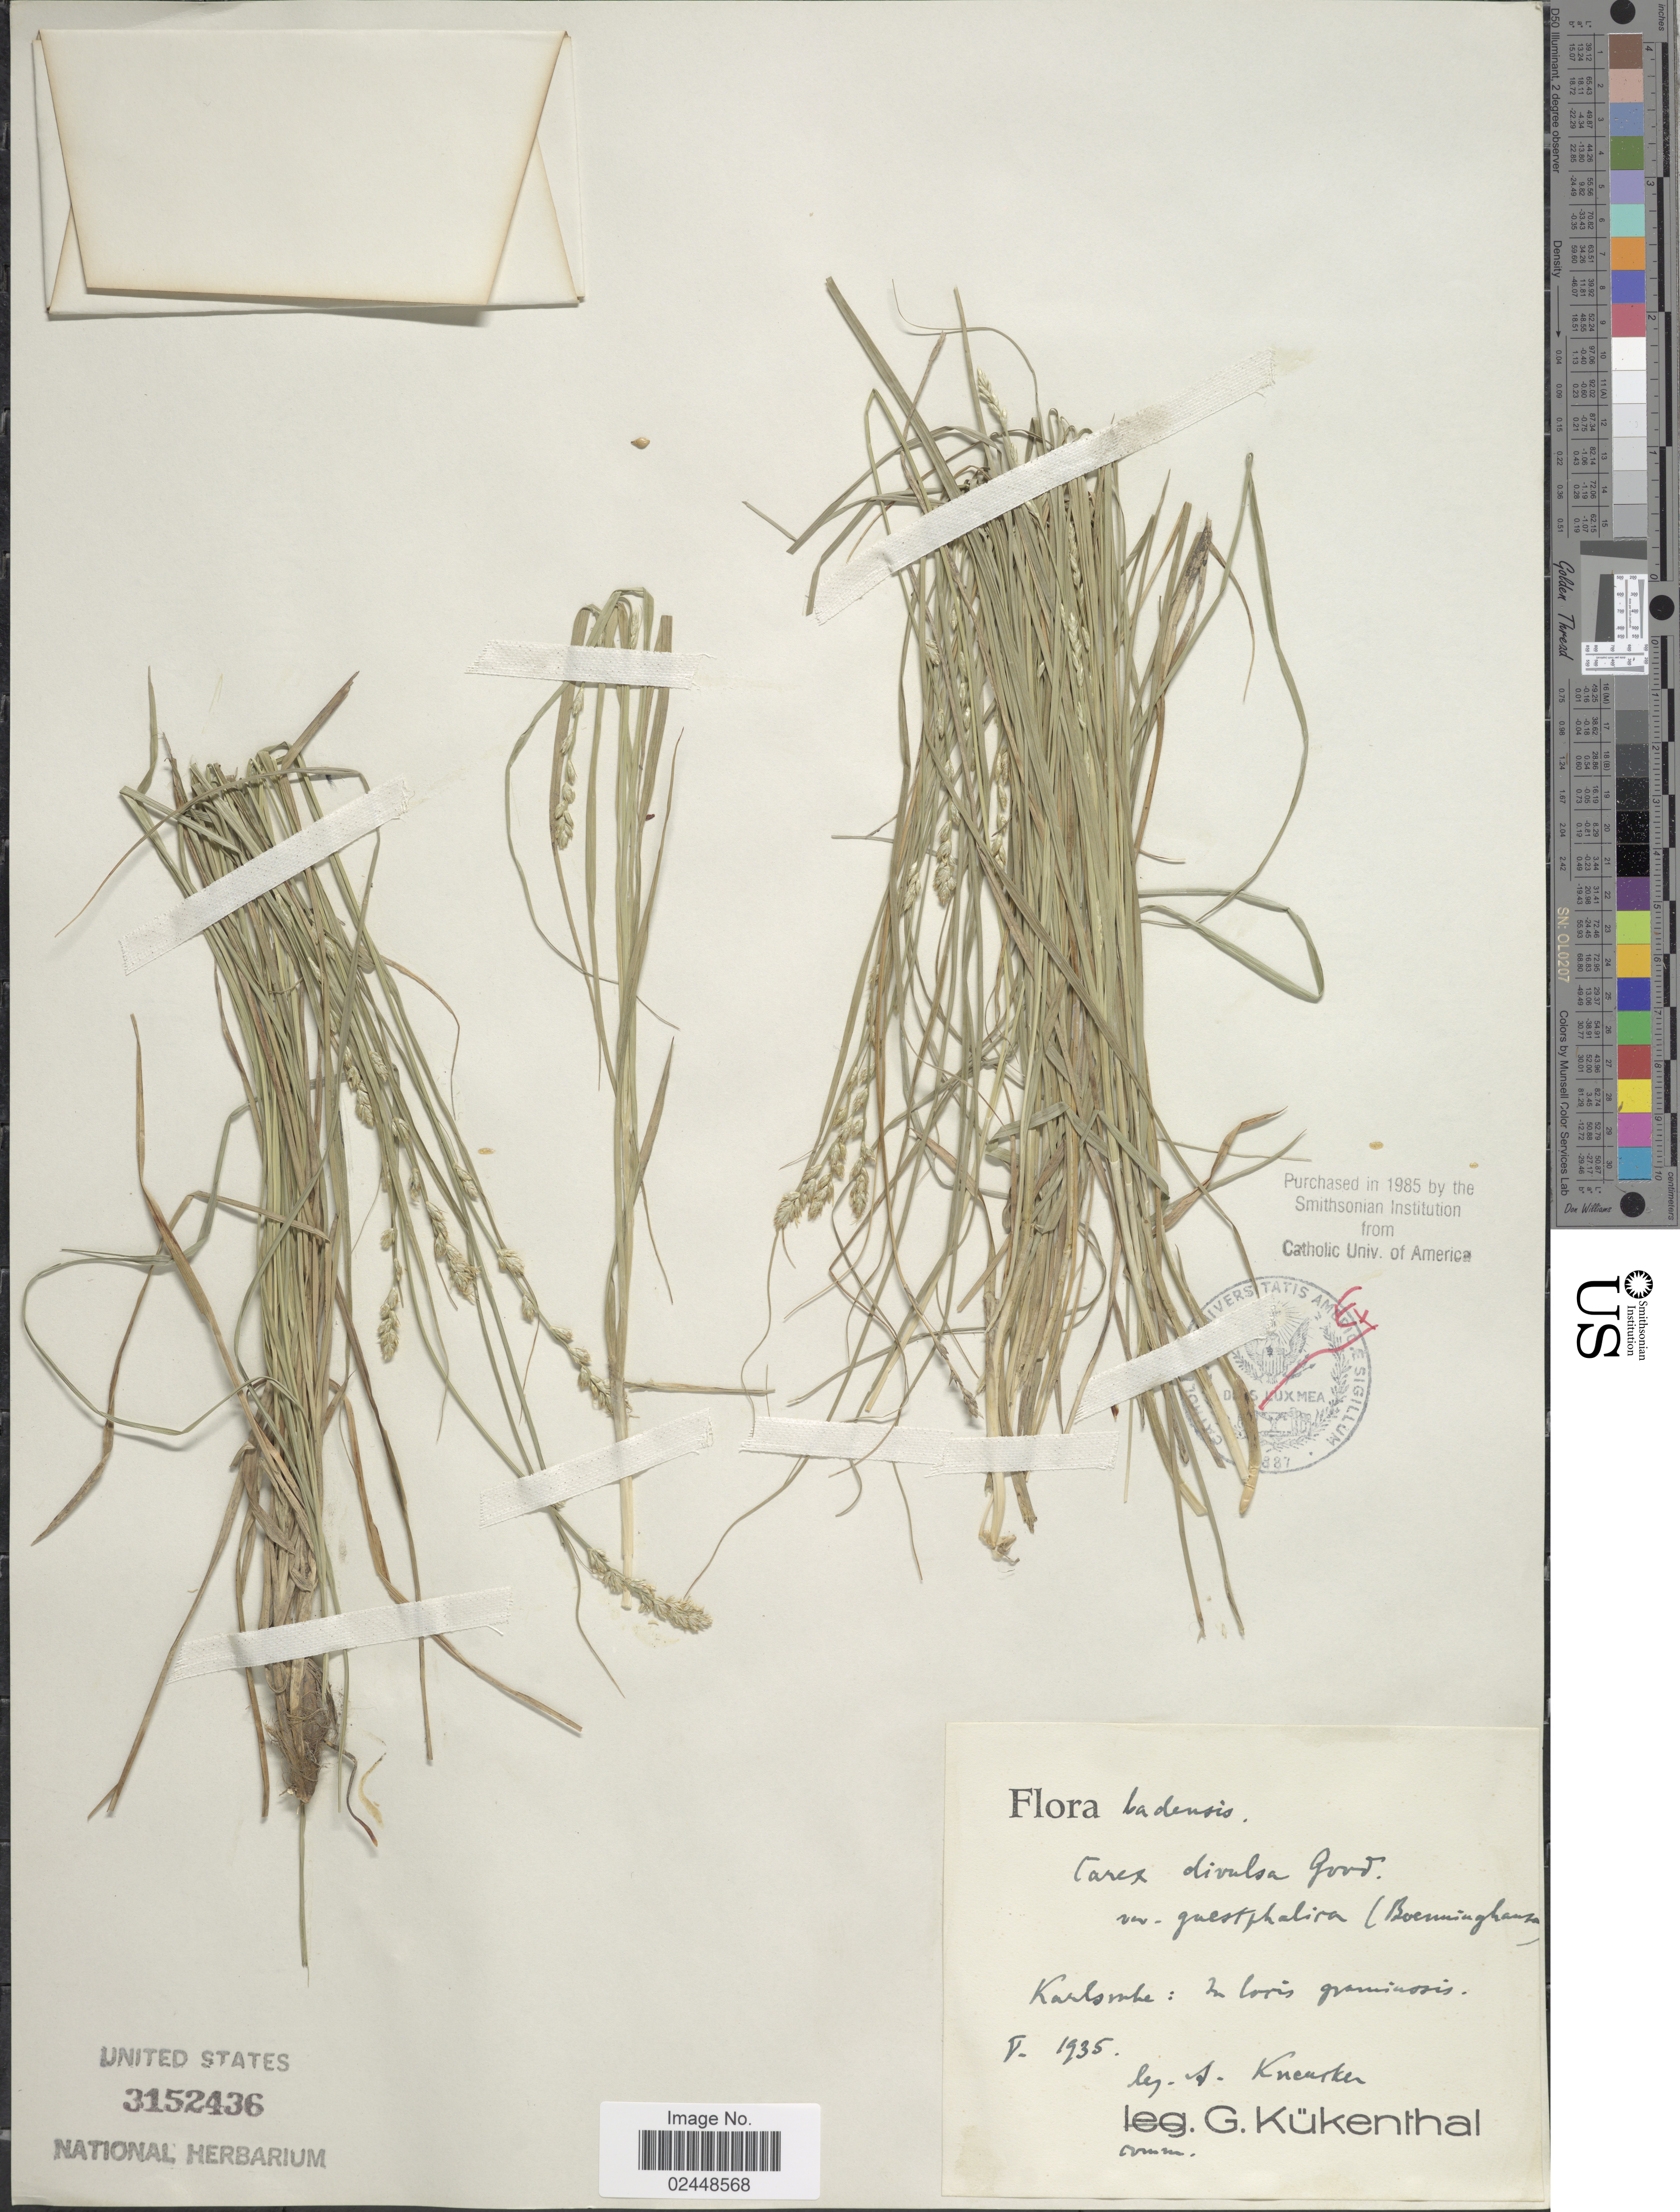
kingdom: Plantae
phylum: Tracheophyta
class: Liliopsida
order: Poales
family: Cyperaceae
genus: Carex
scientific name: Carex divulsa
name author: Stokes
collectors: A. Kneucker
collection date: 1935-05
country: Germany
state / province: Baden-Württemberg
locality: Karlsruhe: In locis graminosis.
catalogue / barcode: US 3152436